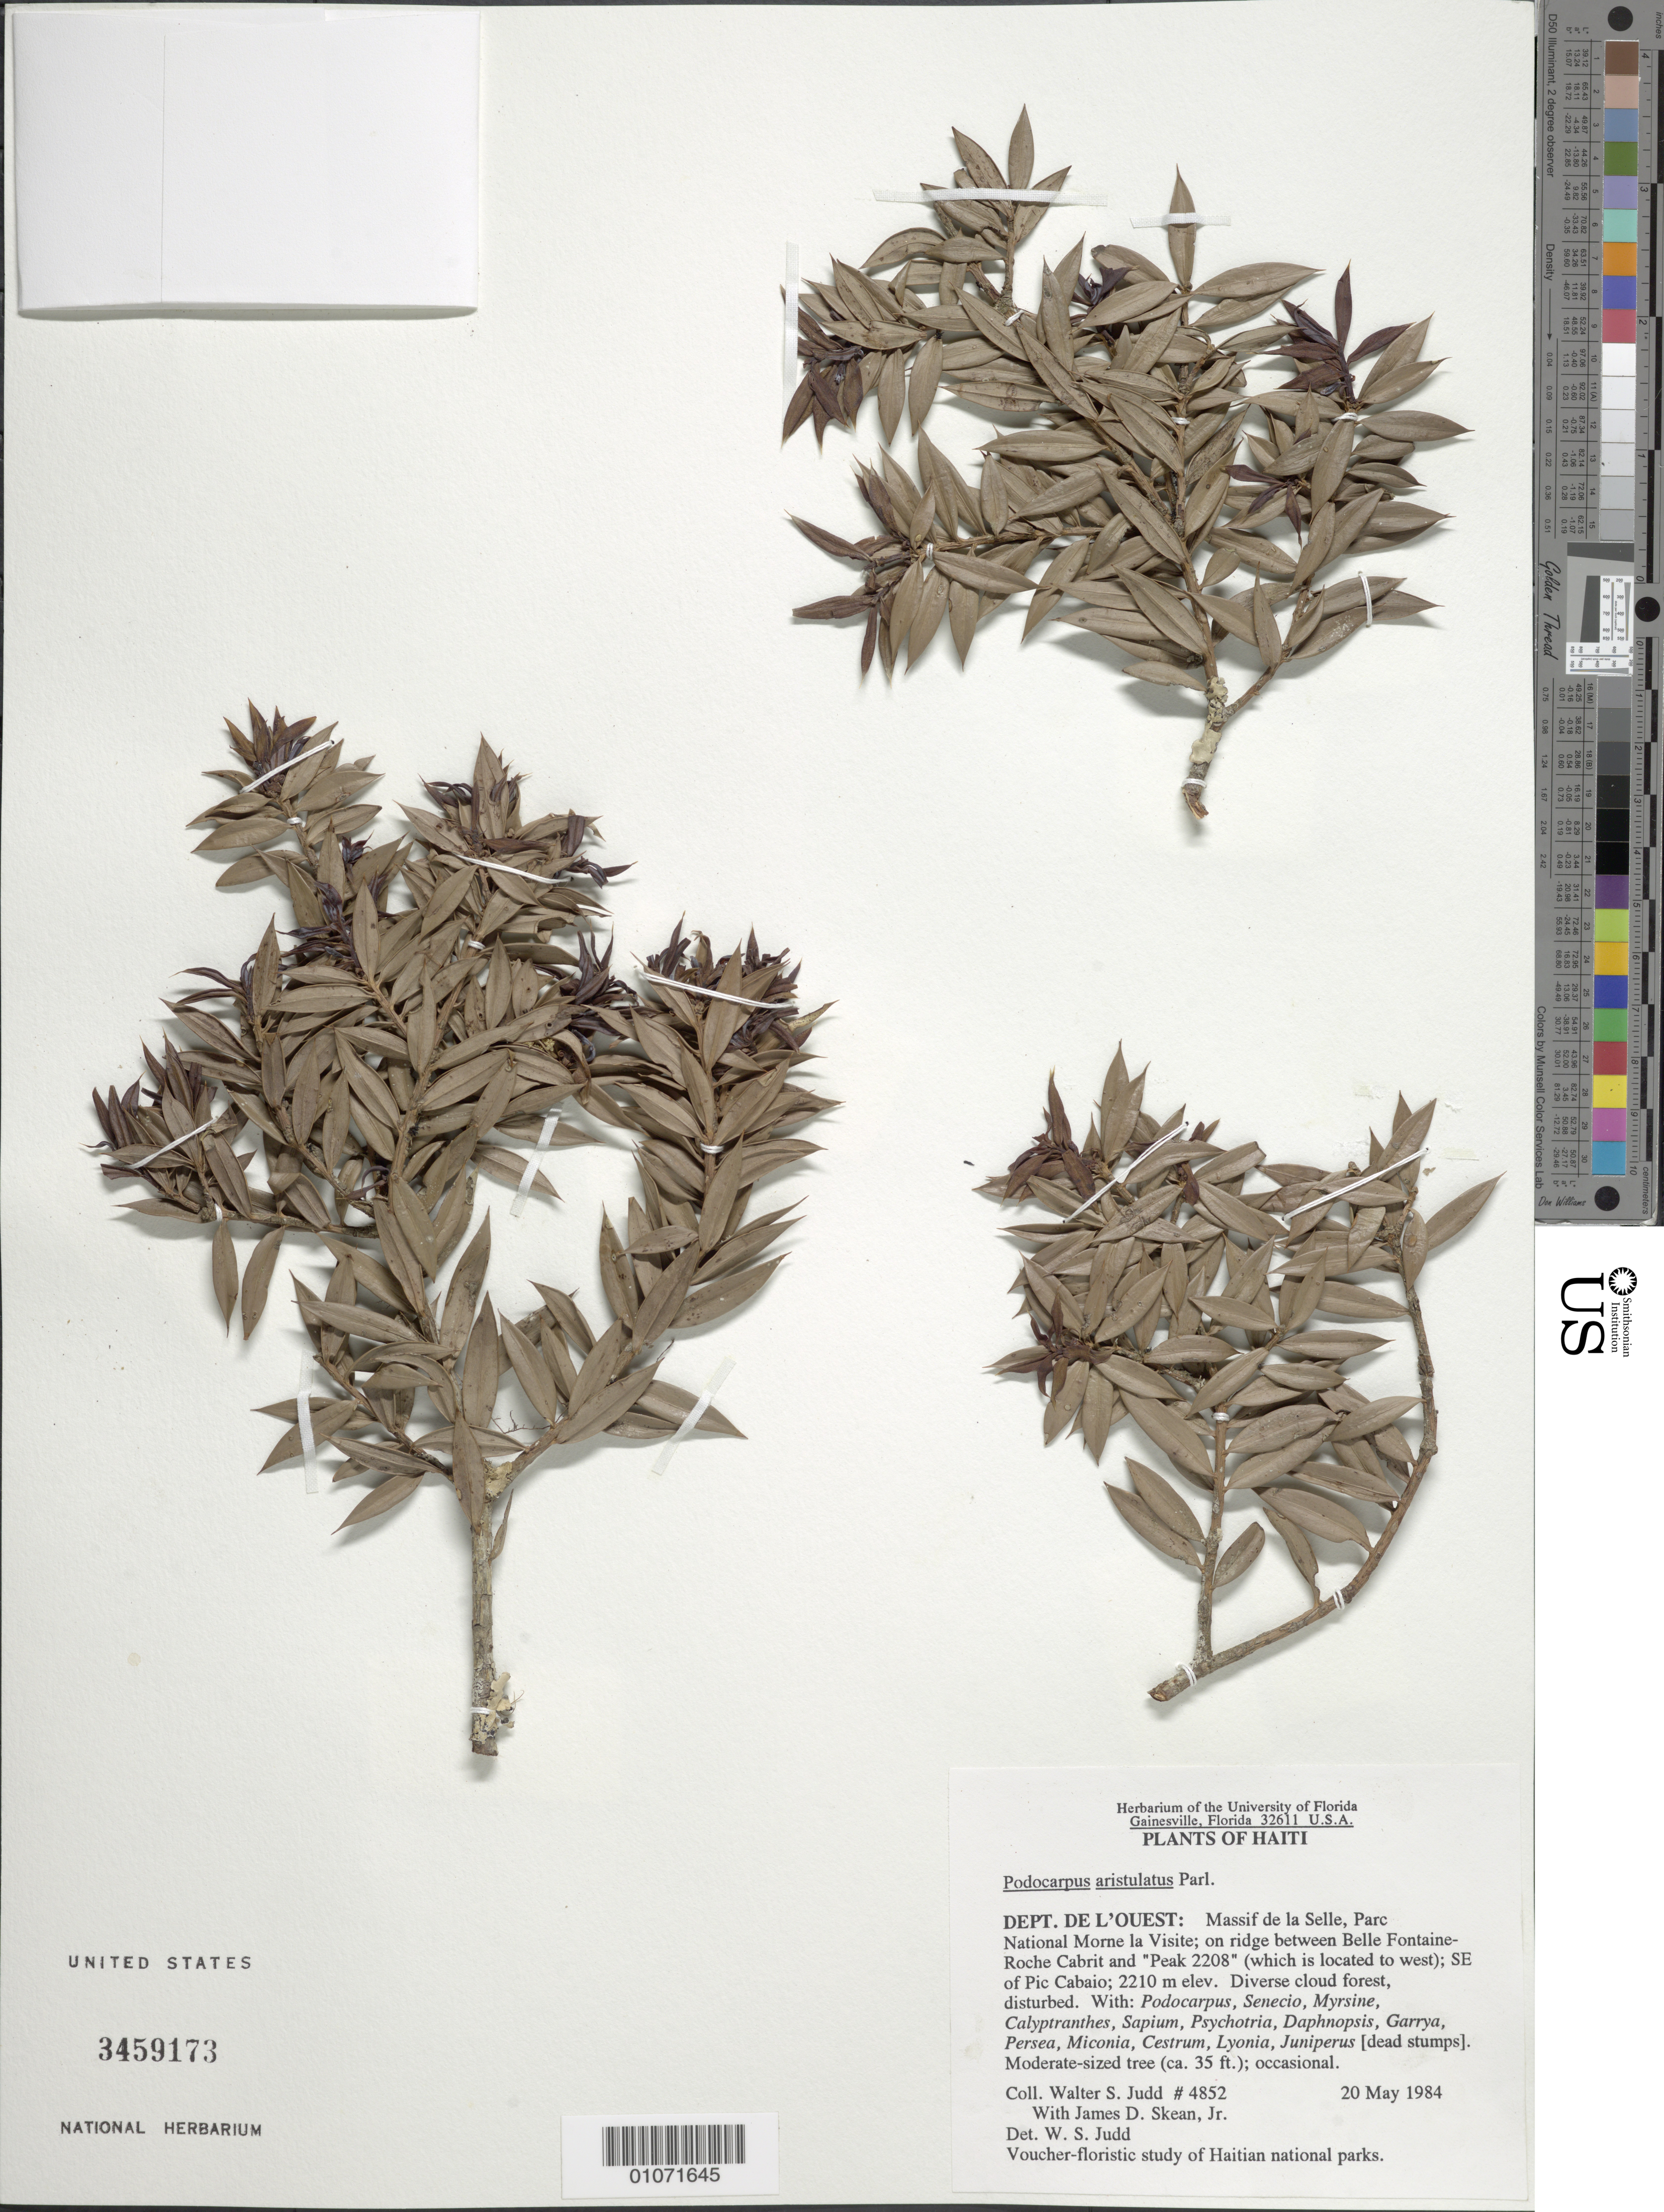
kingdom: Plantae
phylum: Tracheophyta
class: Pinopsida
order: Pinales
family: Podocarpaceae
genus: Podocarpus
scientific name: Podocarpus aristulatus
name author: Parl.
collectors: W. S. Judd & J. D. Skean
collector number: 4852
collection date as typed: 20 May 1984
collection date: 1984-05-20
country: Haiti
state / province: Óuest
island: Hispaniola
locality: Massif de la Selle, Parc National Morne la Viste; on ridge between Belle Fontaine-Roche Cabrit and "Peak 2208" (which is located to west); SE of pic cabio.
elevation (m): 2210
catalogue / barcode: US 3459173